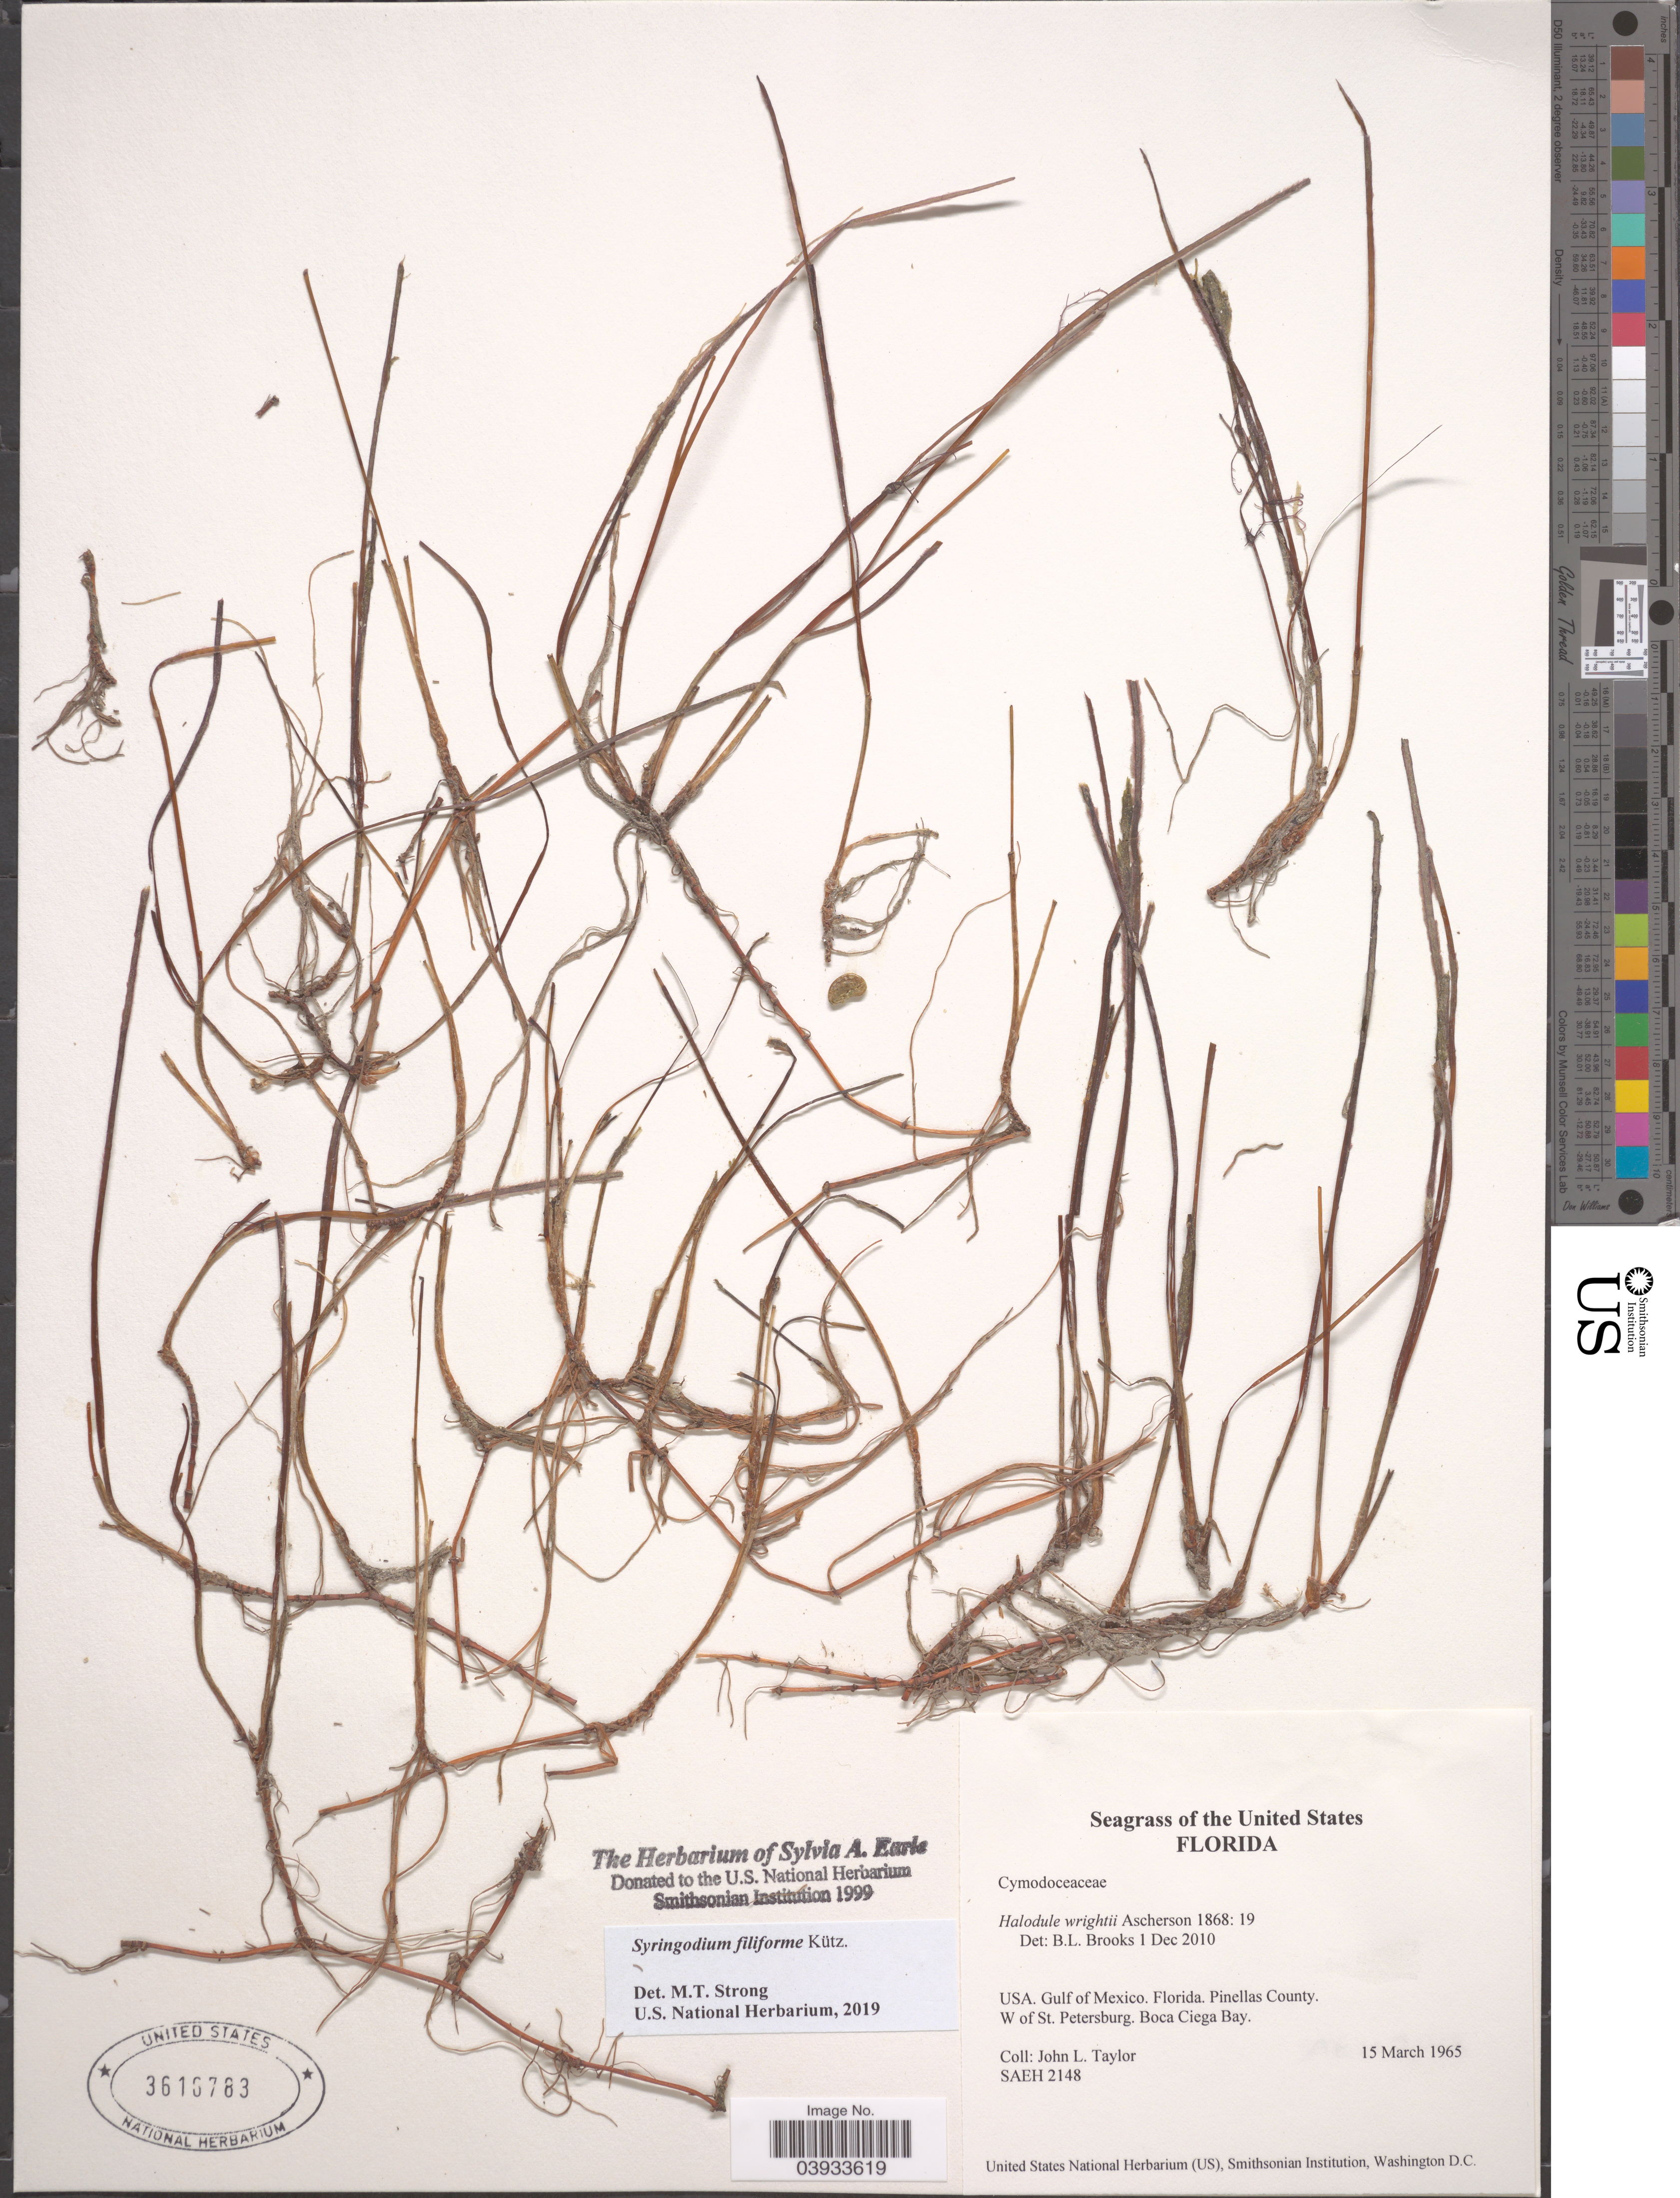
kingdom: Plantae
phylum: Tracheophyta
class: Liliopsida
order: Alismatales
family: Cymodoceaceae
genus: Syringodium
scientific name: Syringodium filiforme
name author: Kütz.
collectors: J. L. Taylor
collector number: SAEH2148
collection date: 1965-03-15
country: United States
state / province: Florida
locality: Gulf of Mexico. Pinellas County. W of St. Petersburg, Boca Ciega Bay.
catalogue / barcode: US 3616783